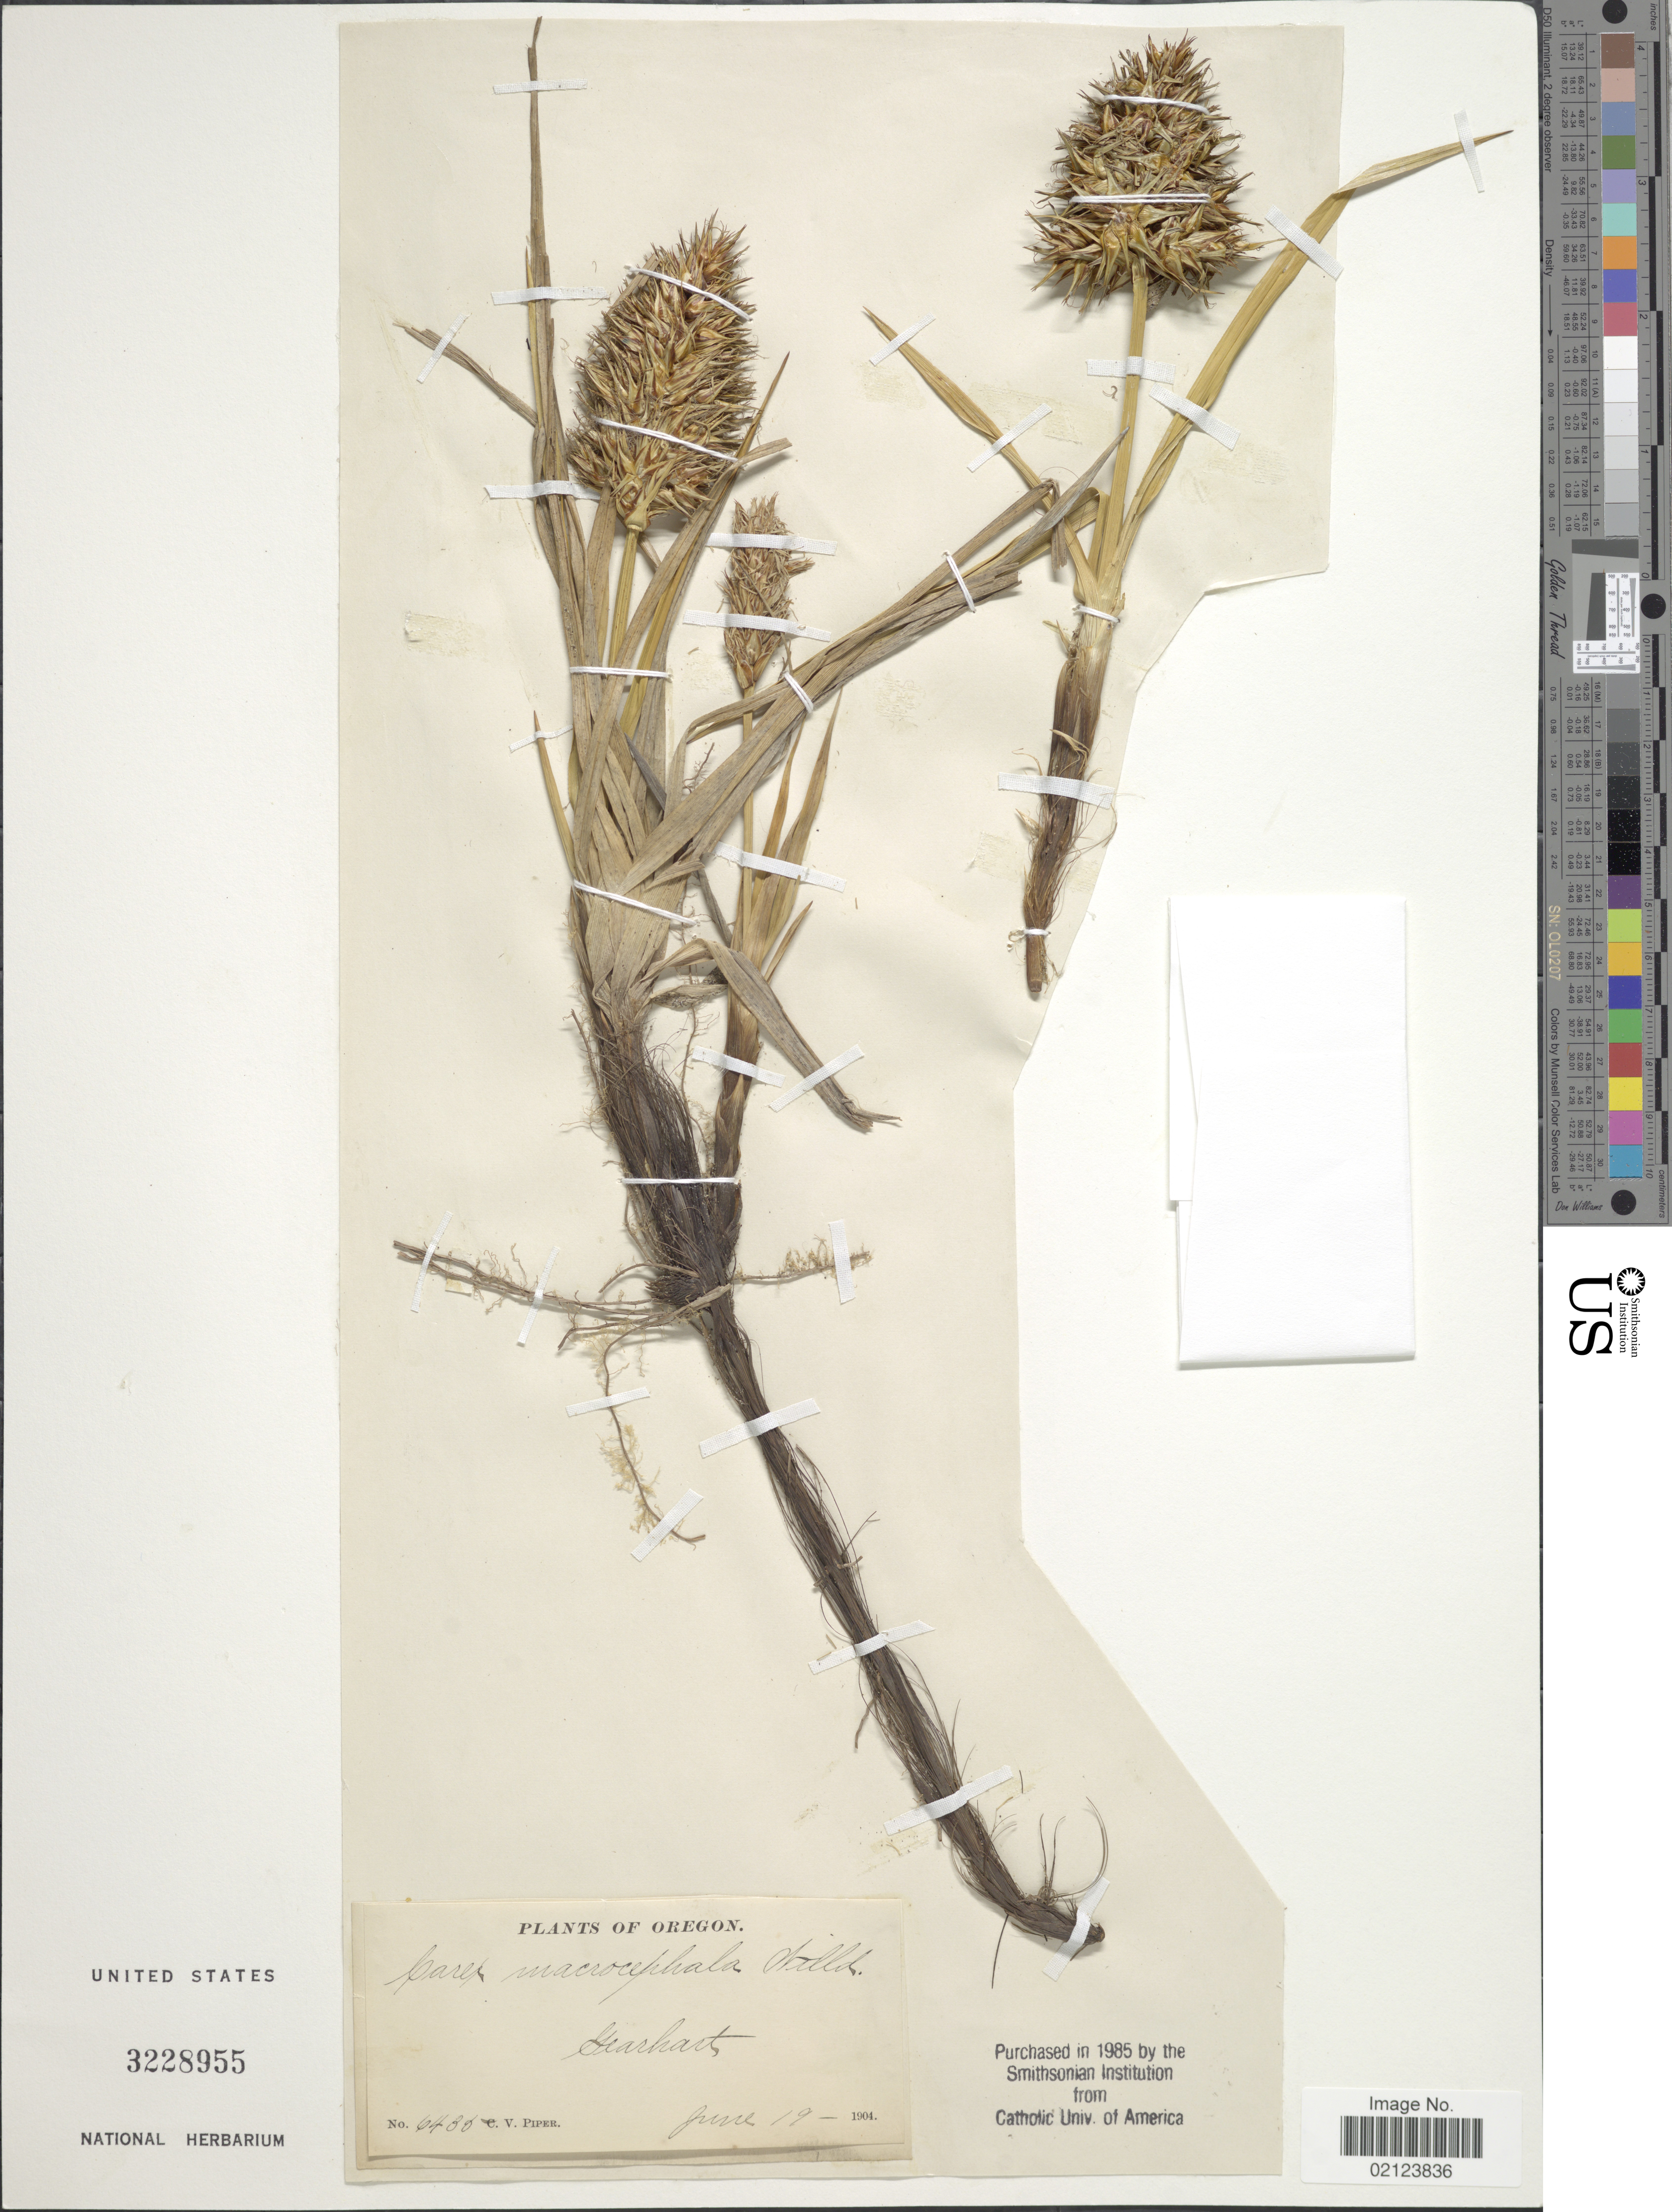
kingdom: Plantae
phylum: Tracheophyta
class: Liliopsida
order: Poales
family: Cyperaceae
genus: Carex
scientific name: Carex macrocephala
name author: Willd. ex Spreng.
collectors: C. V. Piper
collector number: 6435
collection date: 1904-06-19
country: United States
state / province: Oregon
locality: Gearhart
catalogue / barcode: US 3228955